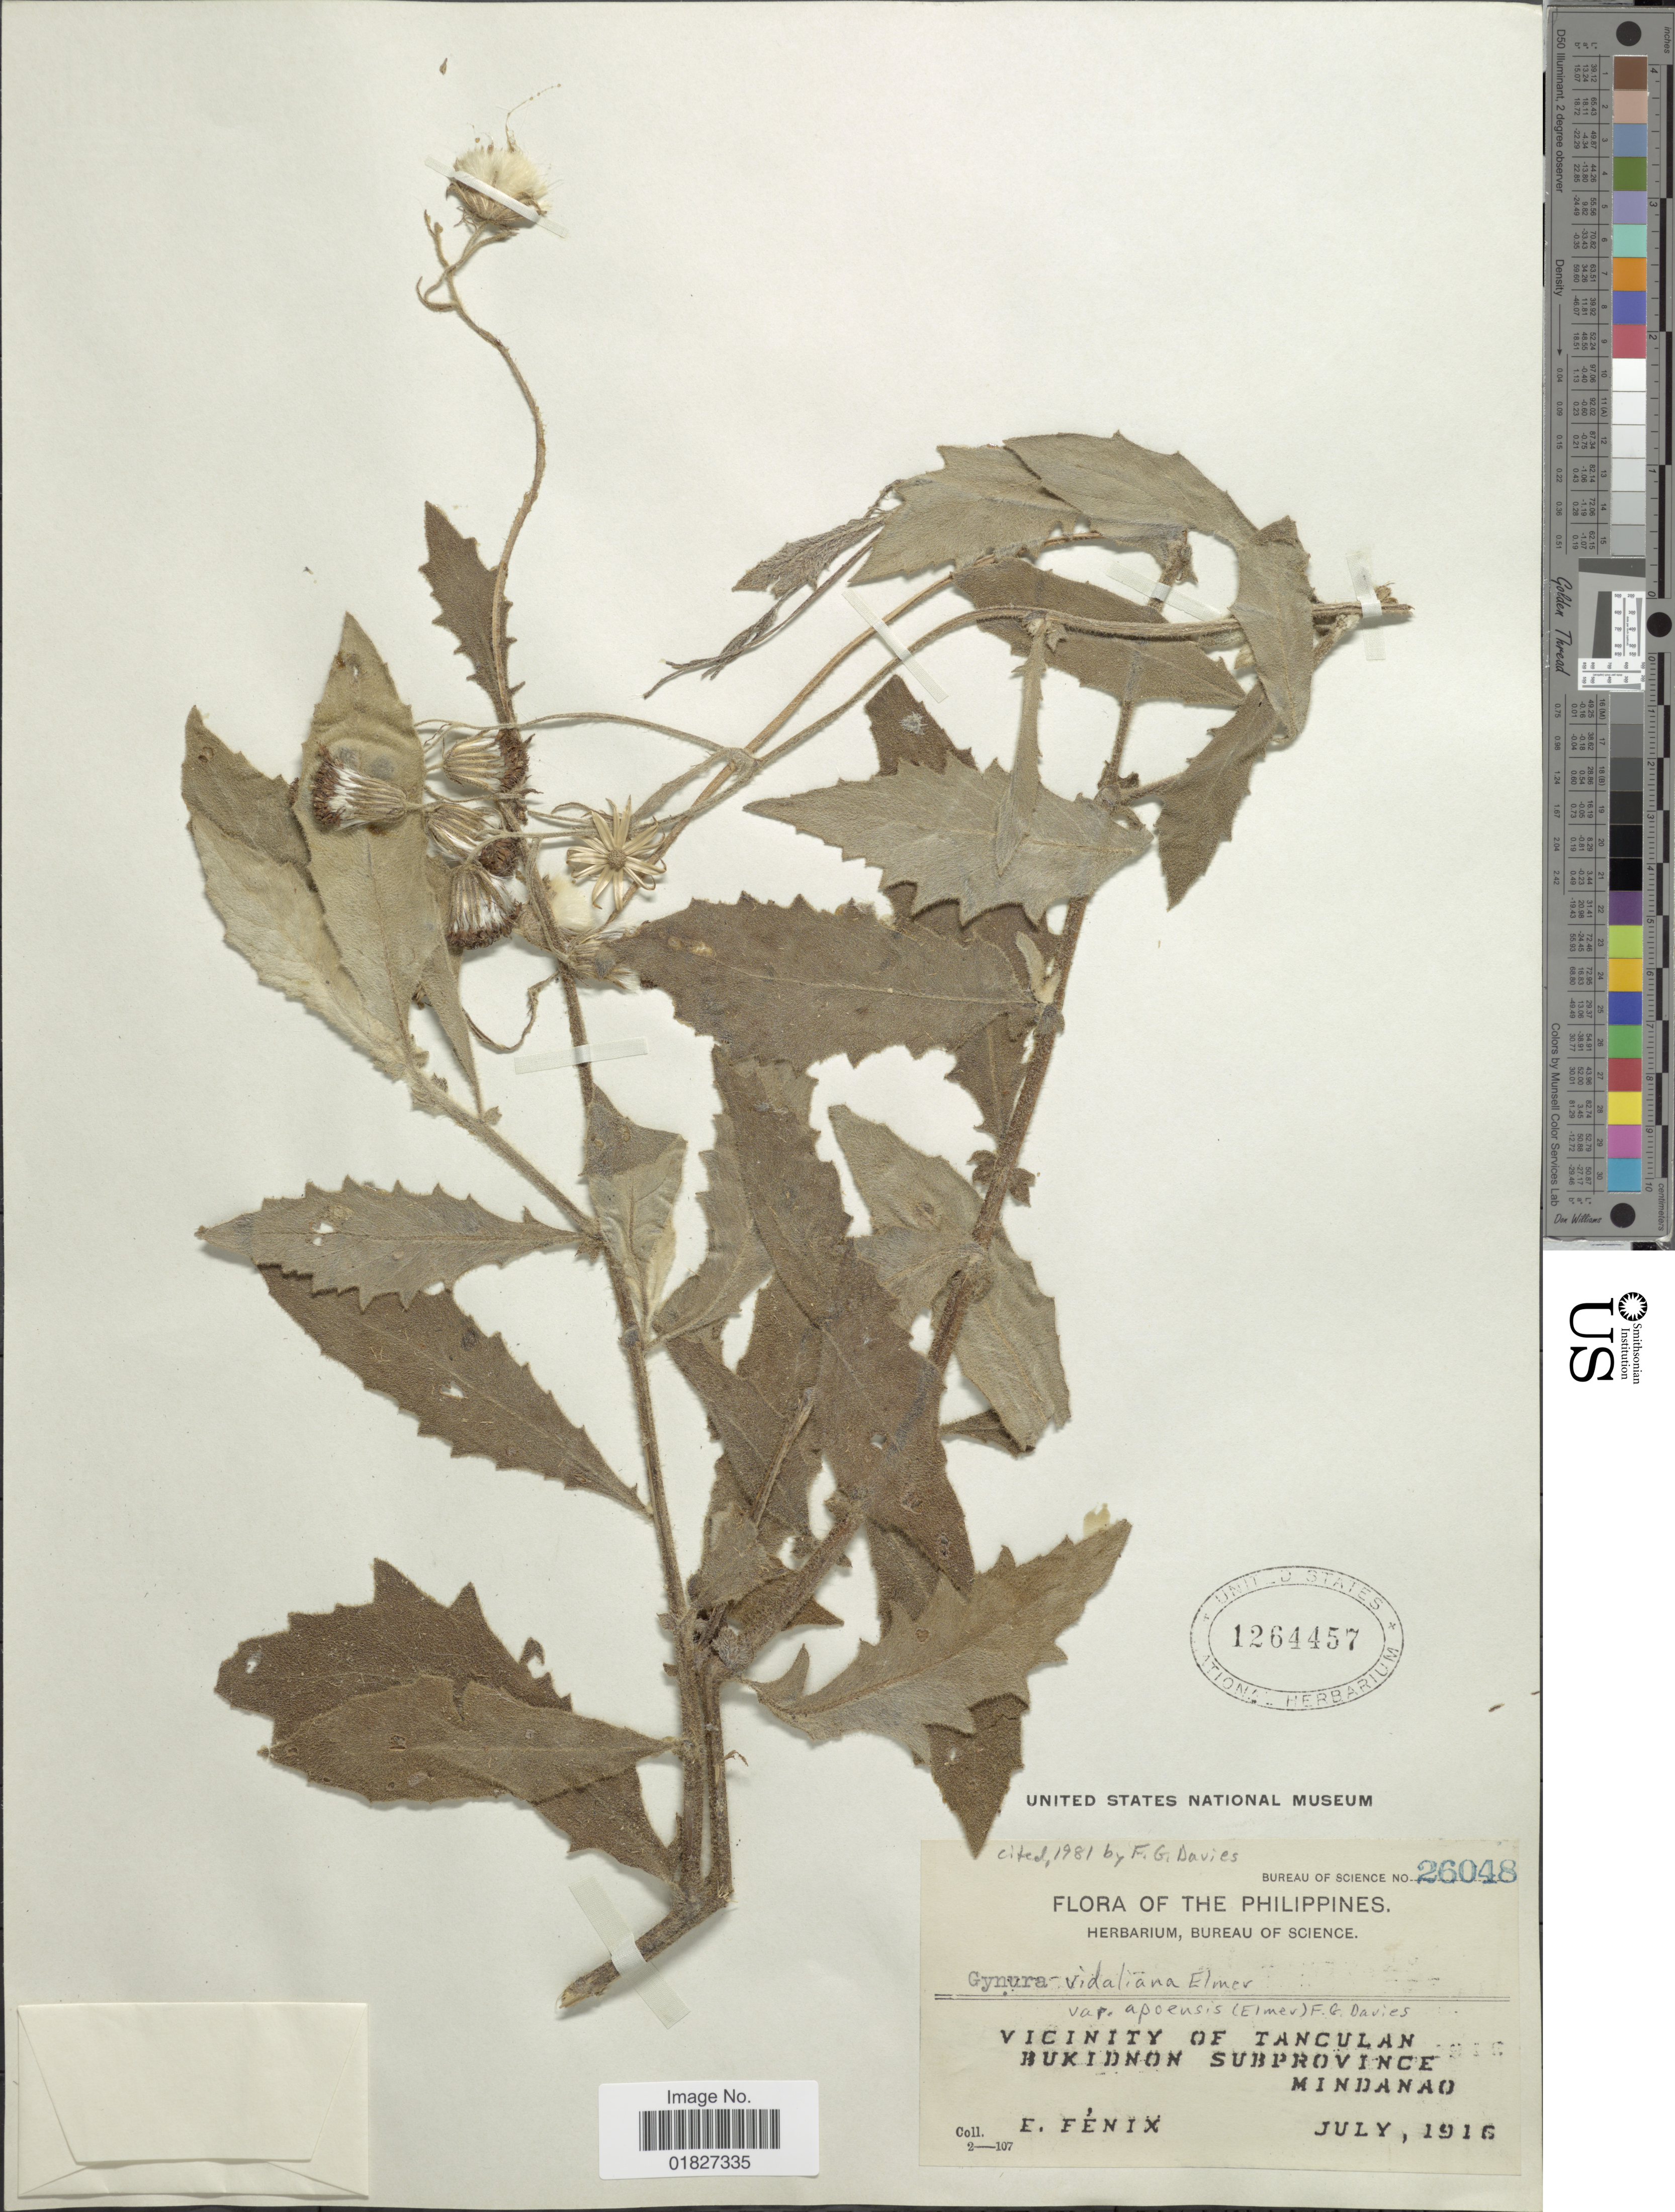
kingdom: Plantae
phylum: Tracheophyta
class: Magnoliopsida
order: Asterales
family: Asteraceae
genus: Gynura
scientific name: Gynura vidaliana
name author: Elmer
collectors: E. Fénix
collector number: Bureau of Science 26048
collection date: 1916-07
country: Philippines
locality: Vicinity of Tanculan, Bukidnon Subprovince, Mindanao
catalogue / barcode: US 1264457